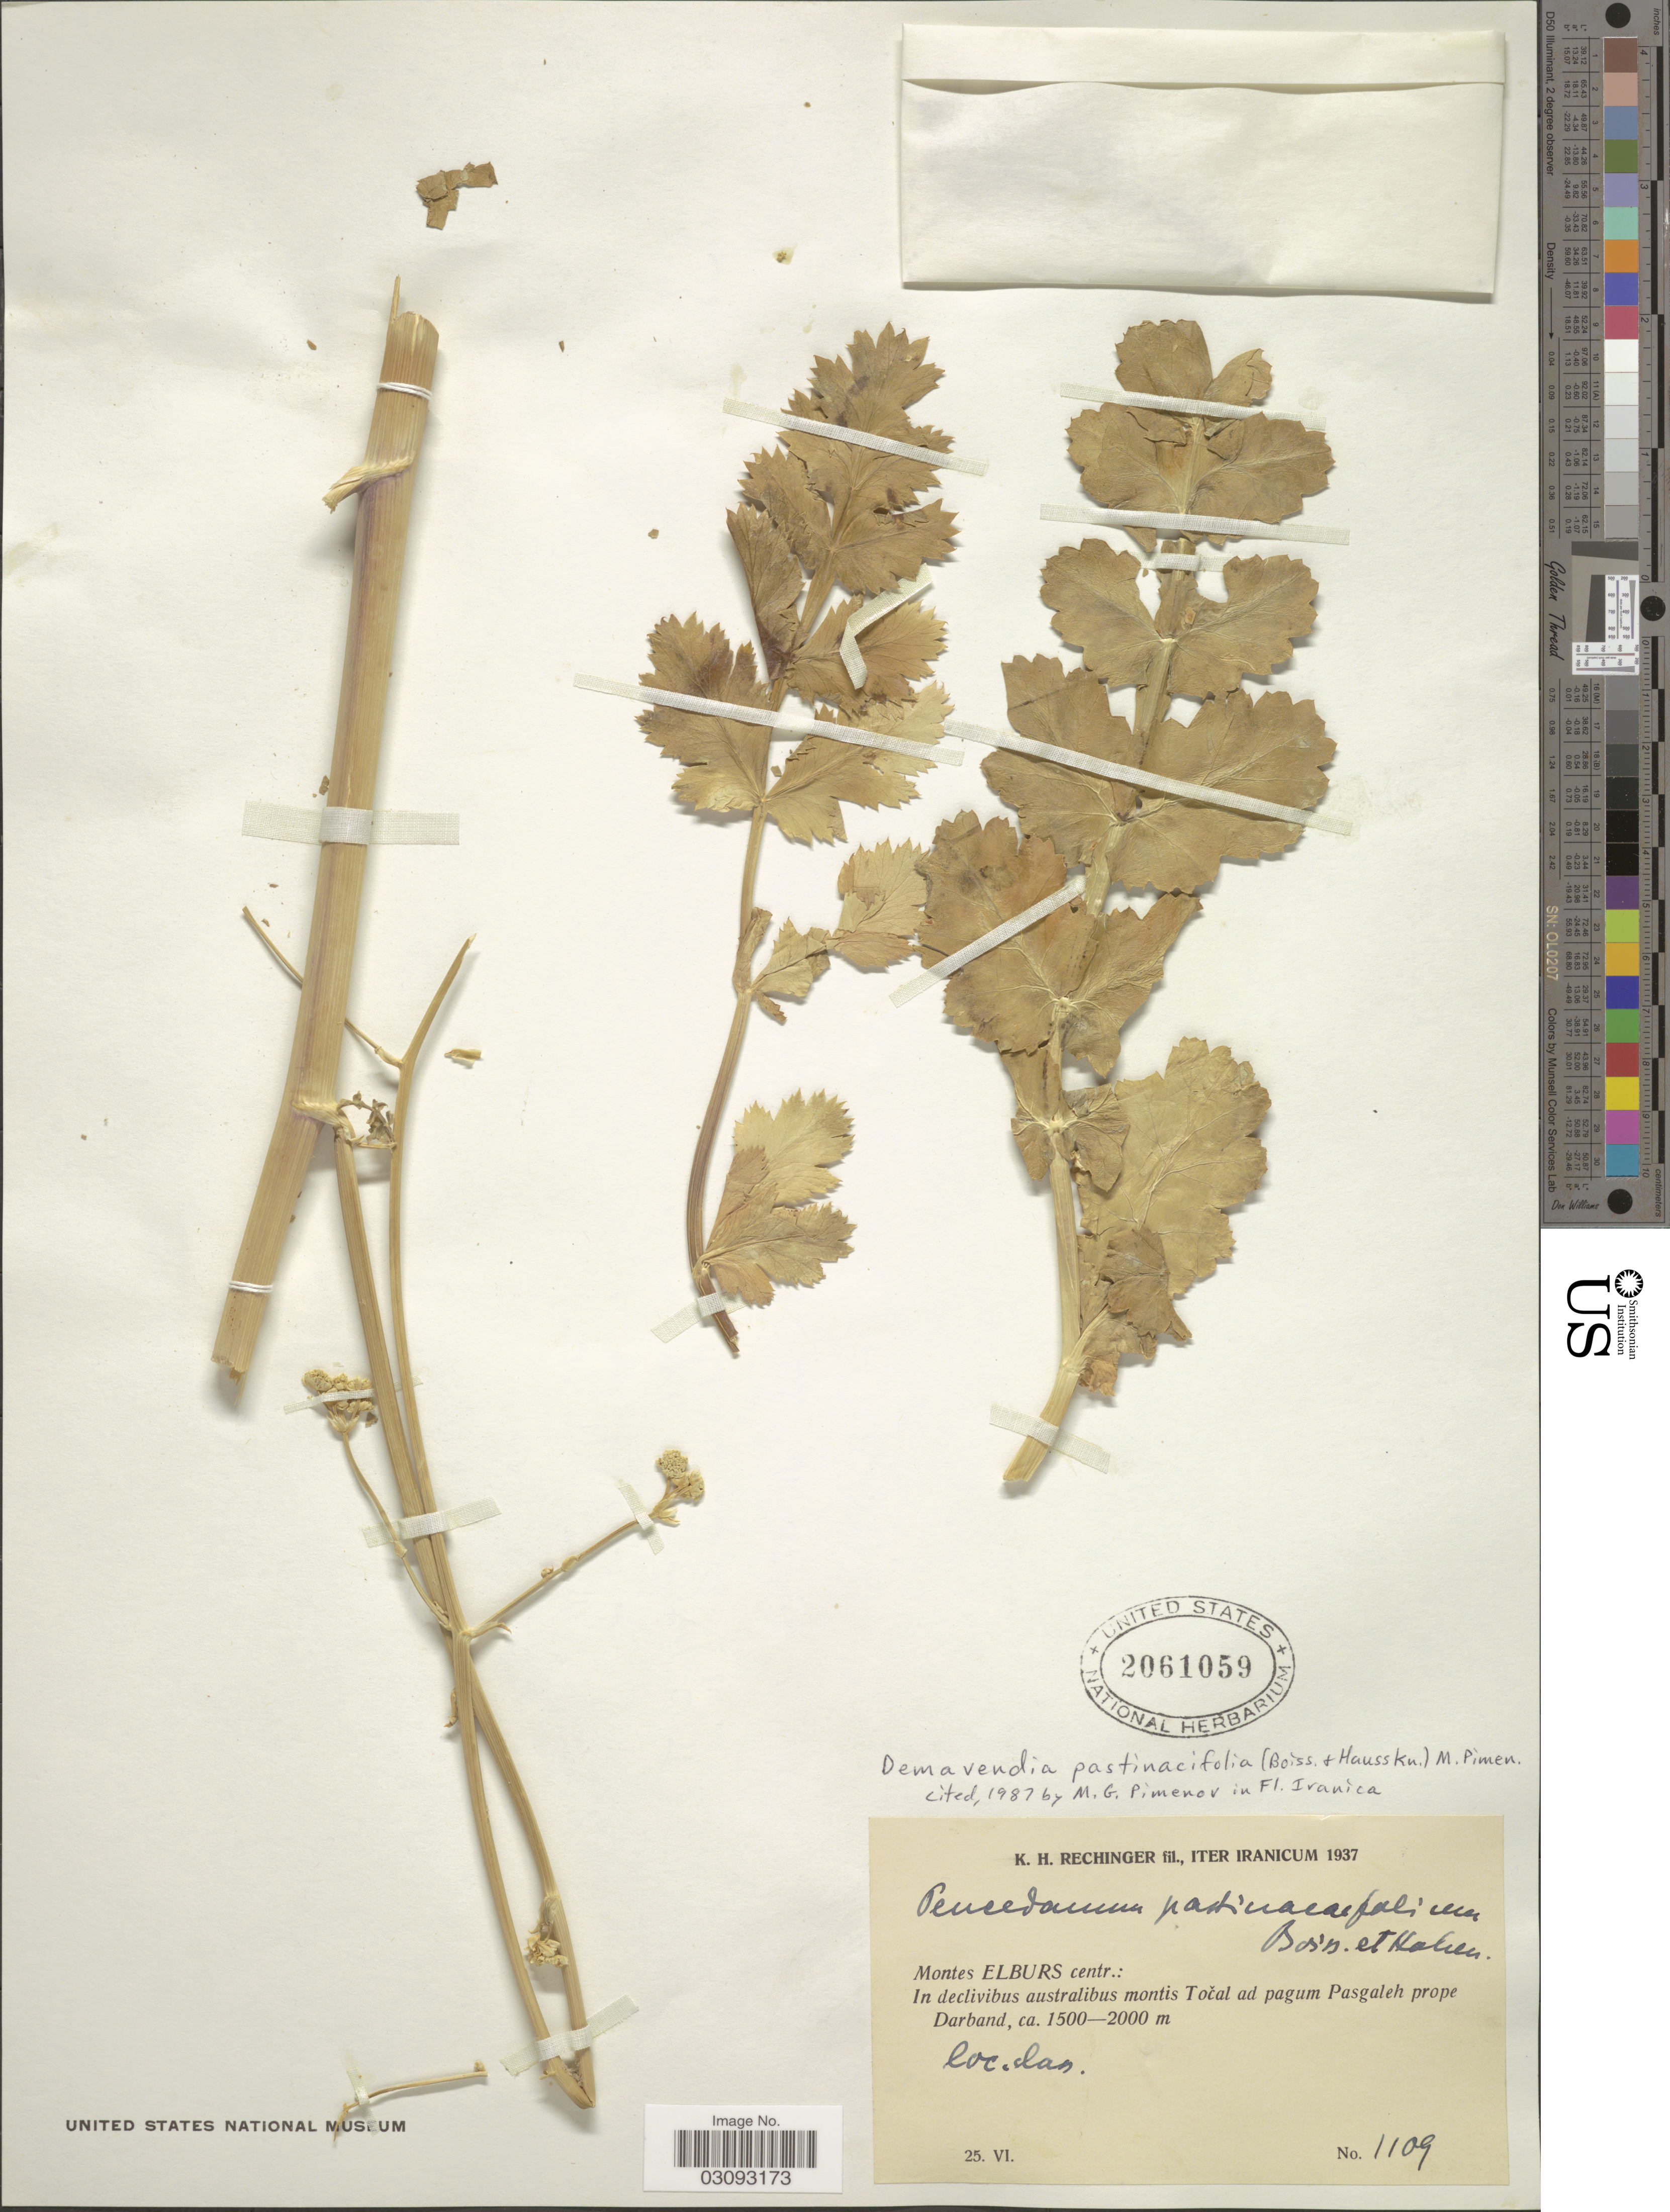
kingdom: Plantae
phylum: Tracheophyta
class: Magnoliopsida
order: Apiales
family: Apiaceae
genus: Demavendia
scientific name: Demavendia pastinacifolia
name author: (Boiss. & Hausskn.) Pimenov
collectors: K. H. Rechinger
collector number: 1109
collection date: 1937-06-25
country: Iran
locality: Montes Elburs centr.: In declivibus australibus montis Tocal ad pagum Pasgaleh prope Darband.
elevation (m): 1500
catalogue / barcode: US 2061059